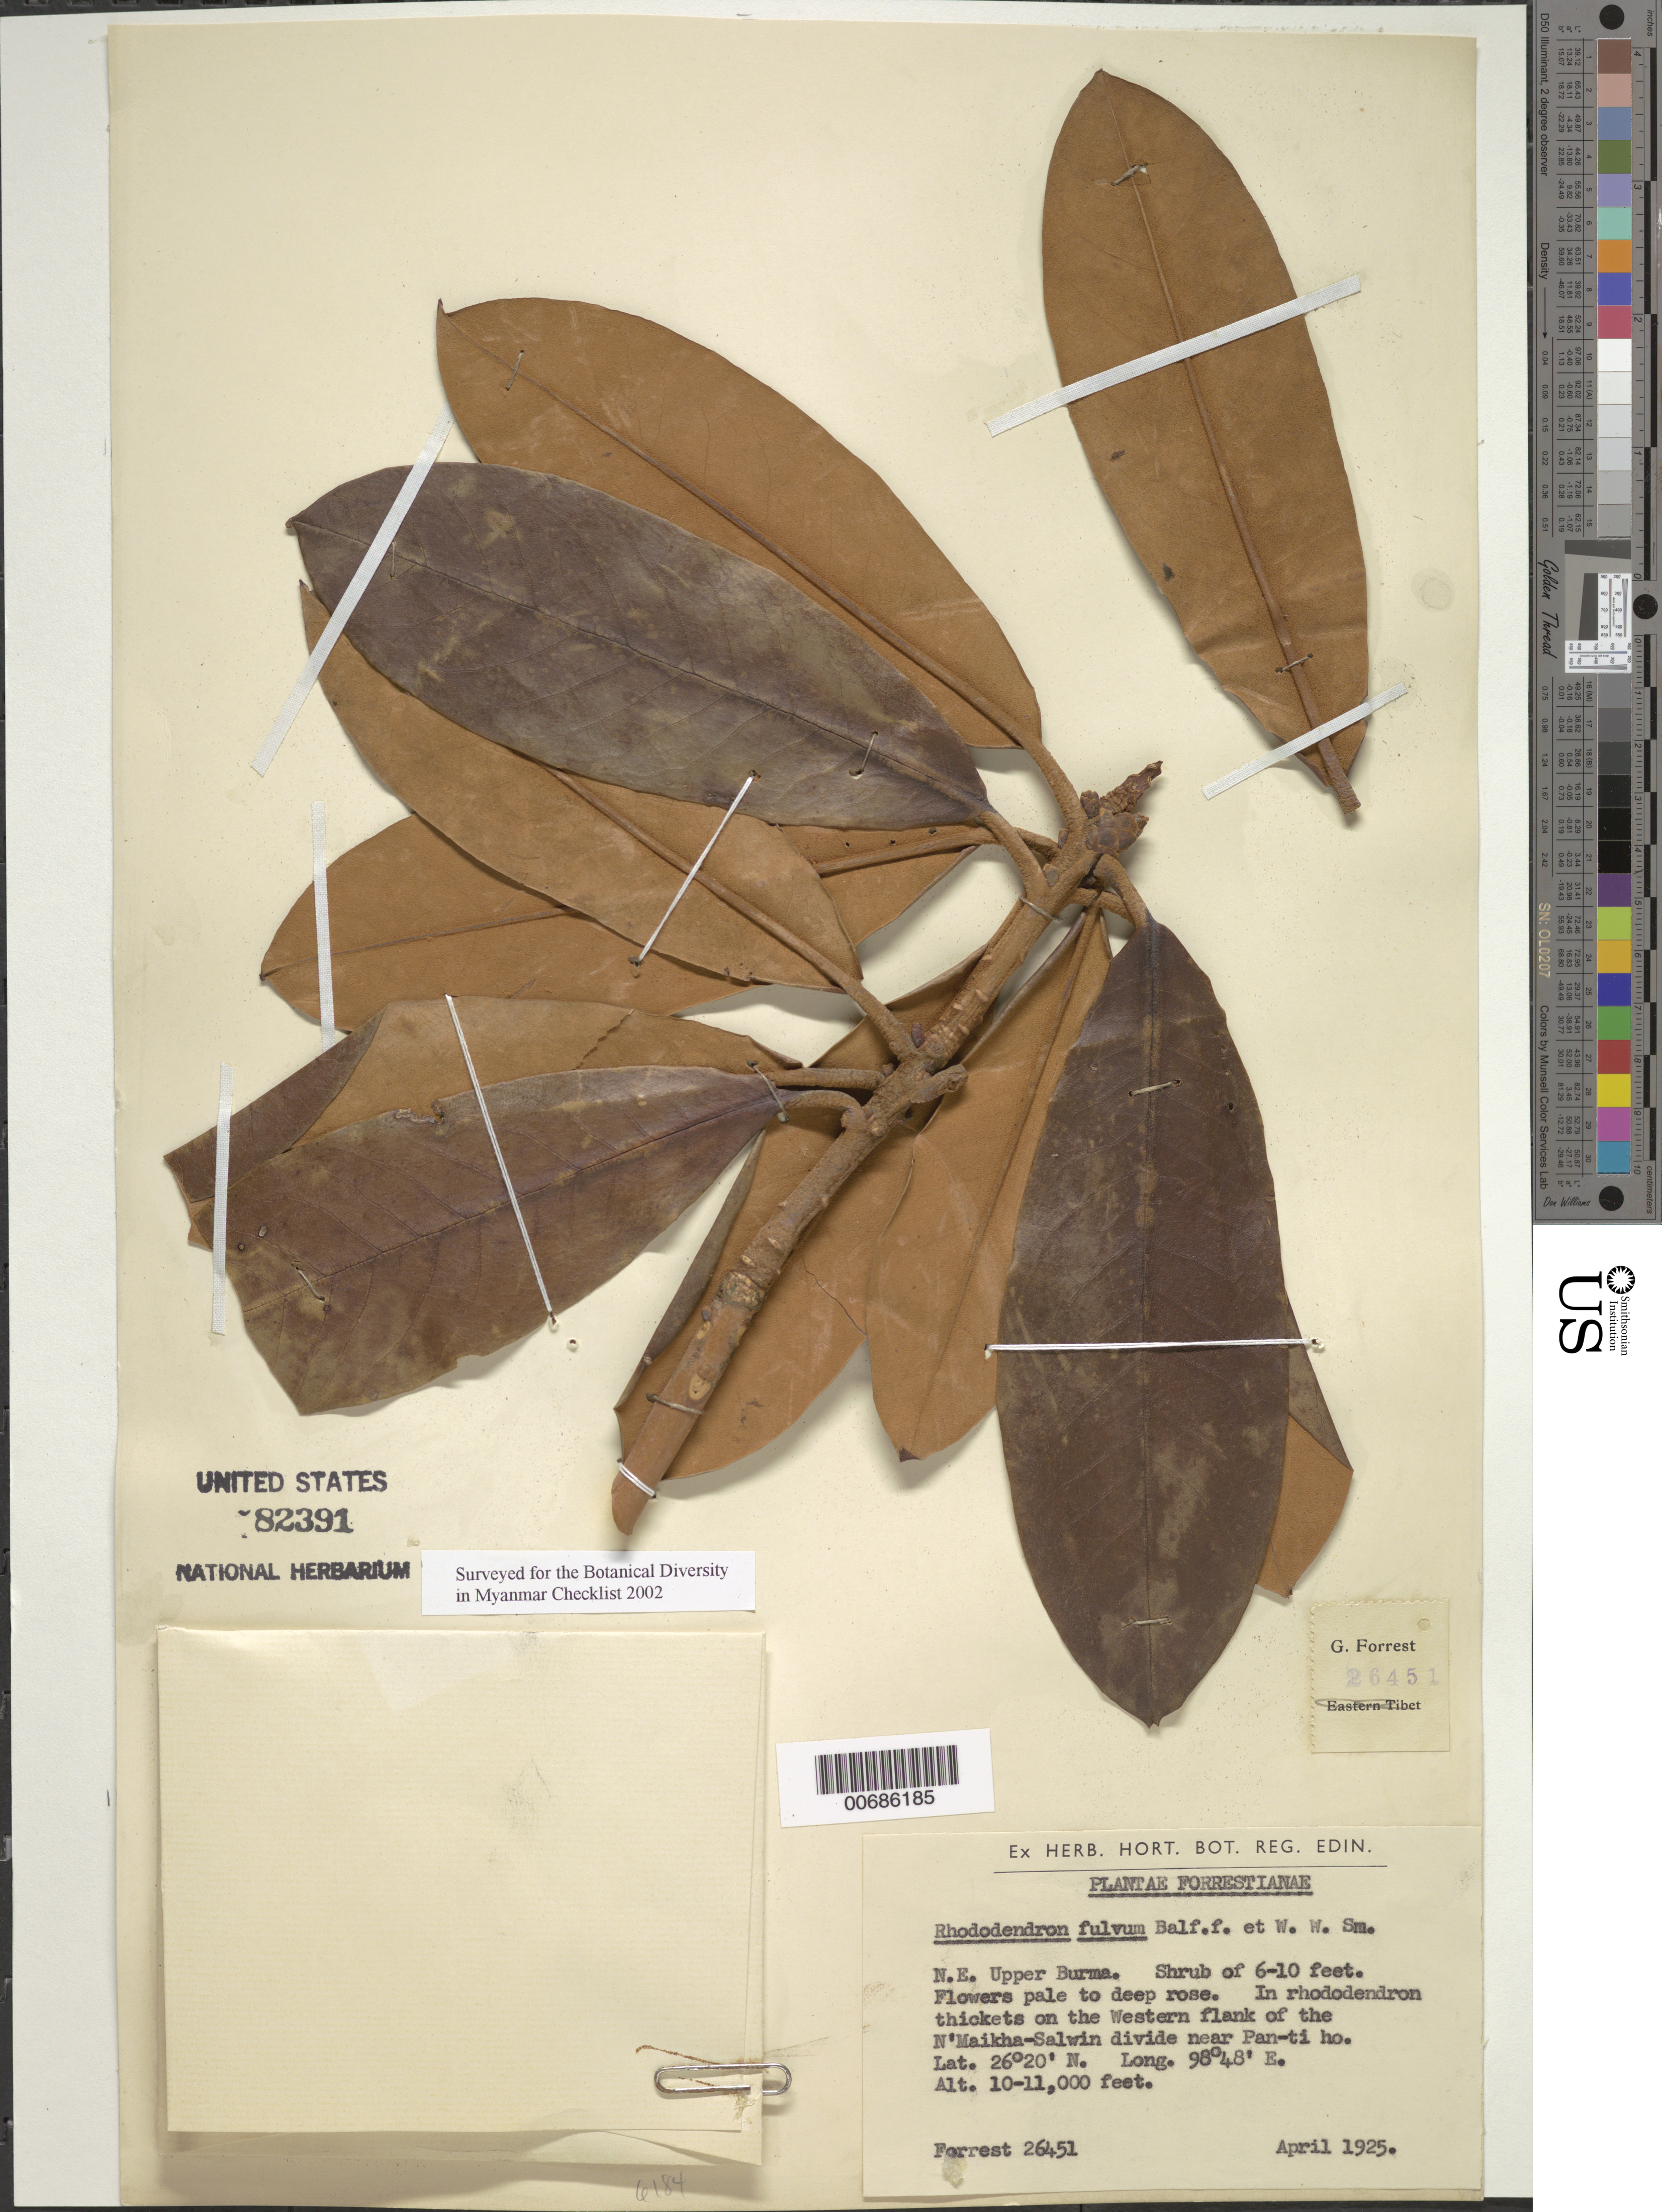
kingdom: Plantae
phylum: Tracheophyta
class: Magnoliopsida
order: Ericales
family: Ericaceae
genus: Rhododendron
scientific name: Rhododendron fulvum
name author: Balf. f. & W.W. Sm.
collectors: G. Forrest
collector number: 26451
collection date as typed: Apr 1925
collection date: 1925-04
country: Myanmar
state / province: Kachin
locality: N'Maikha-Salwin Divide, W flank, Pan-ti-ho, near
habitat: Rhododendron thicket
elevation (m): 3048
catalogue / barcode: US 82381